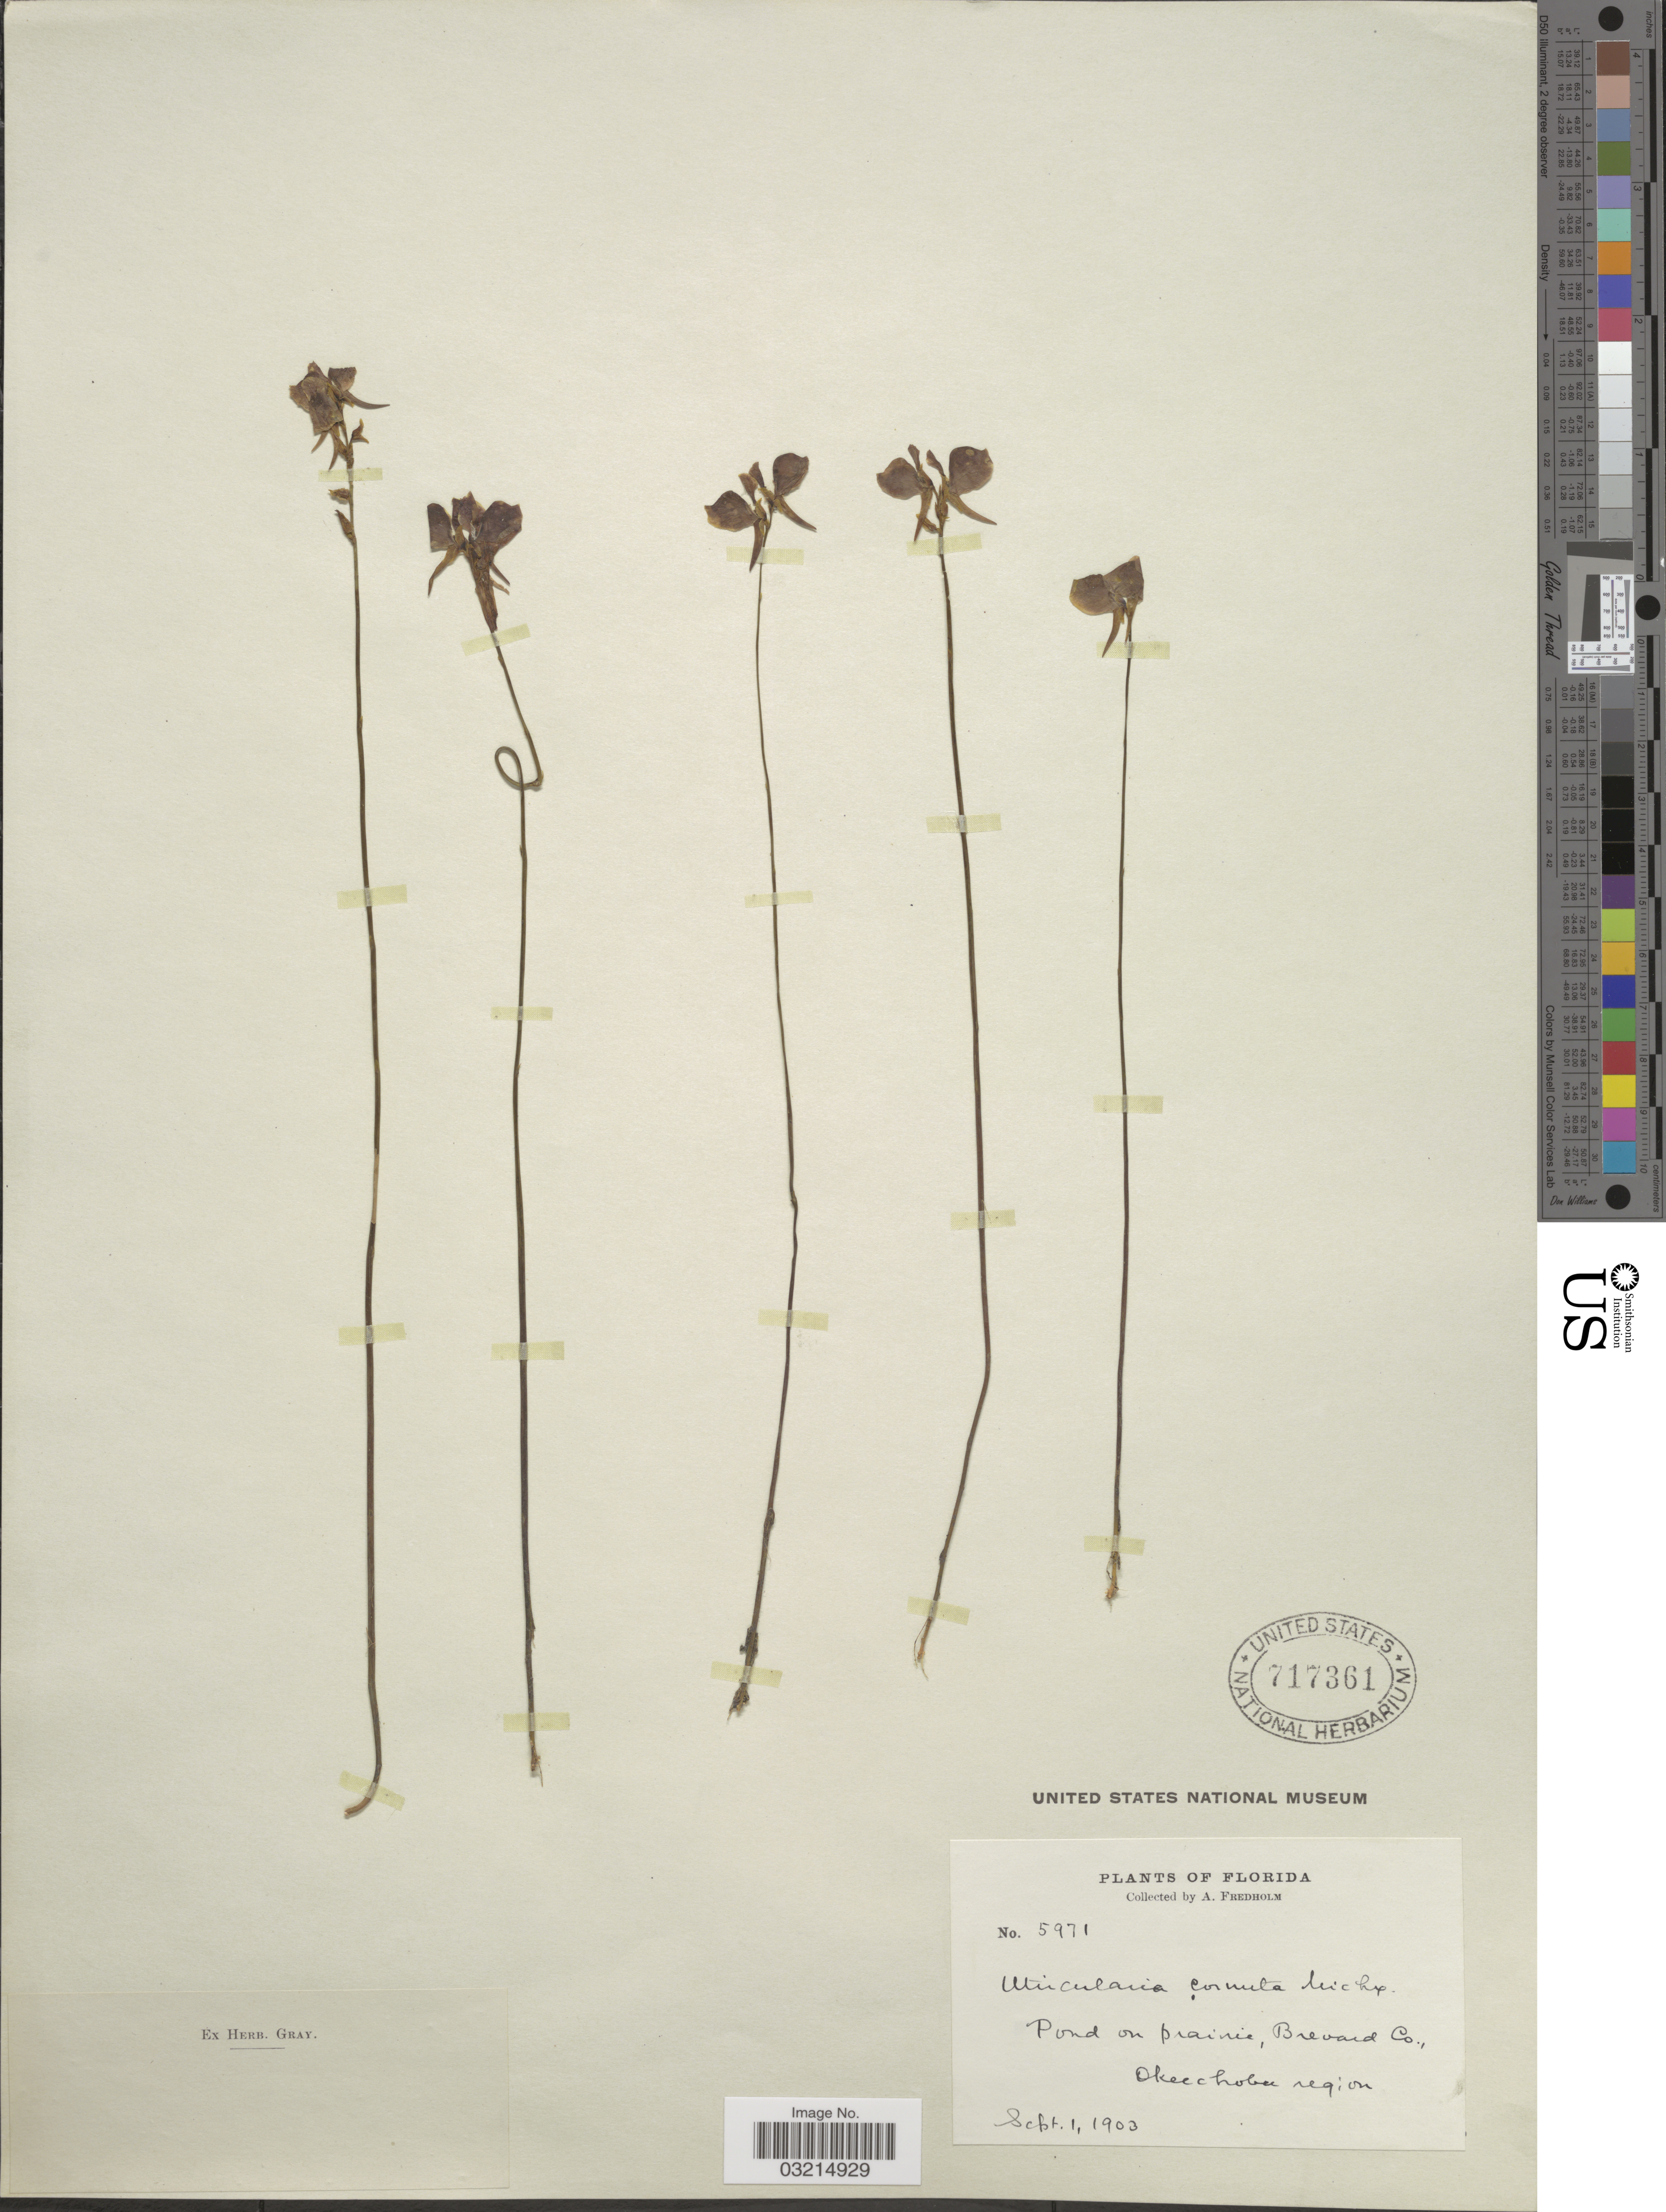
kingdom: Plantae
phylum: Tracheophyta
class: Magnoliopsida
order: Lamiales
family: Lentibulariaceae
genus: Utricularia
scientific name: Utricularia cornuta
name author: Michx.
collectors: A. Fredholm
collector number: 5971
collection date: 1903-09-01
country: United States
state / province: Florida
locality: Pond on prairie, Brevard Co., Okeechobee region.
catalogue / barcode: US 717361